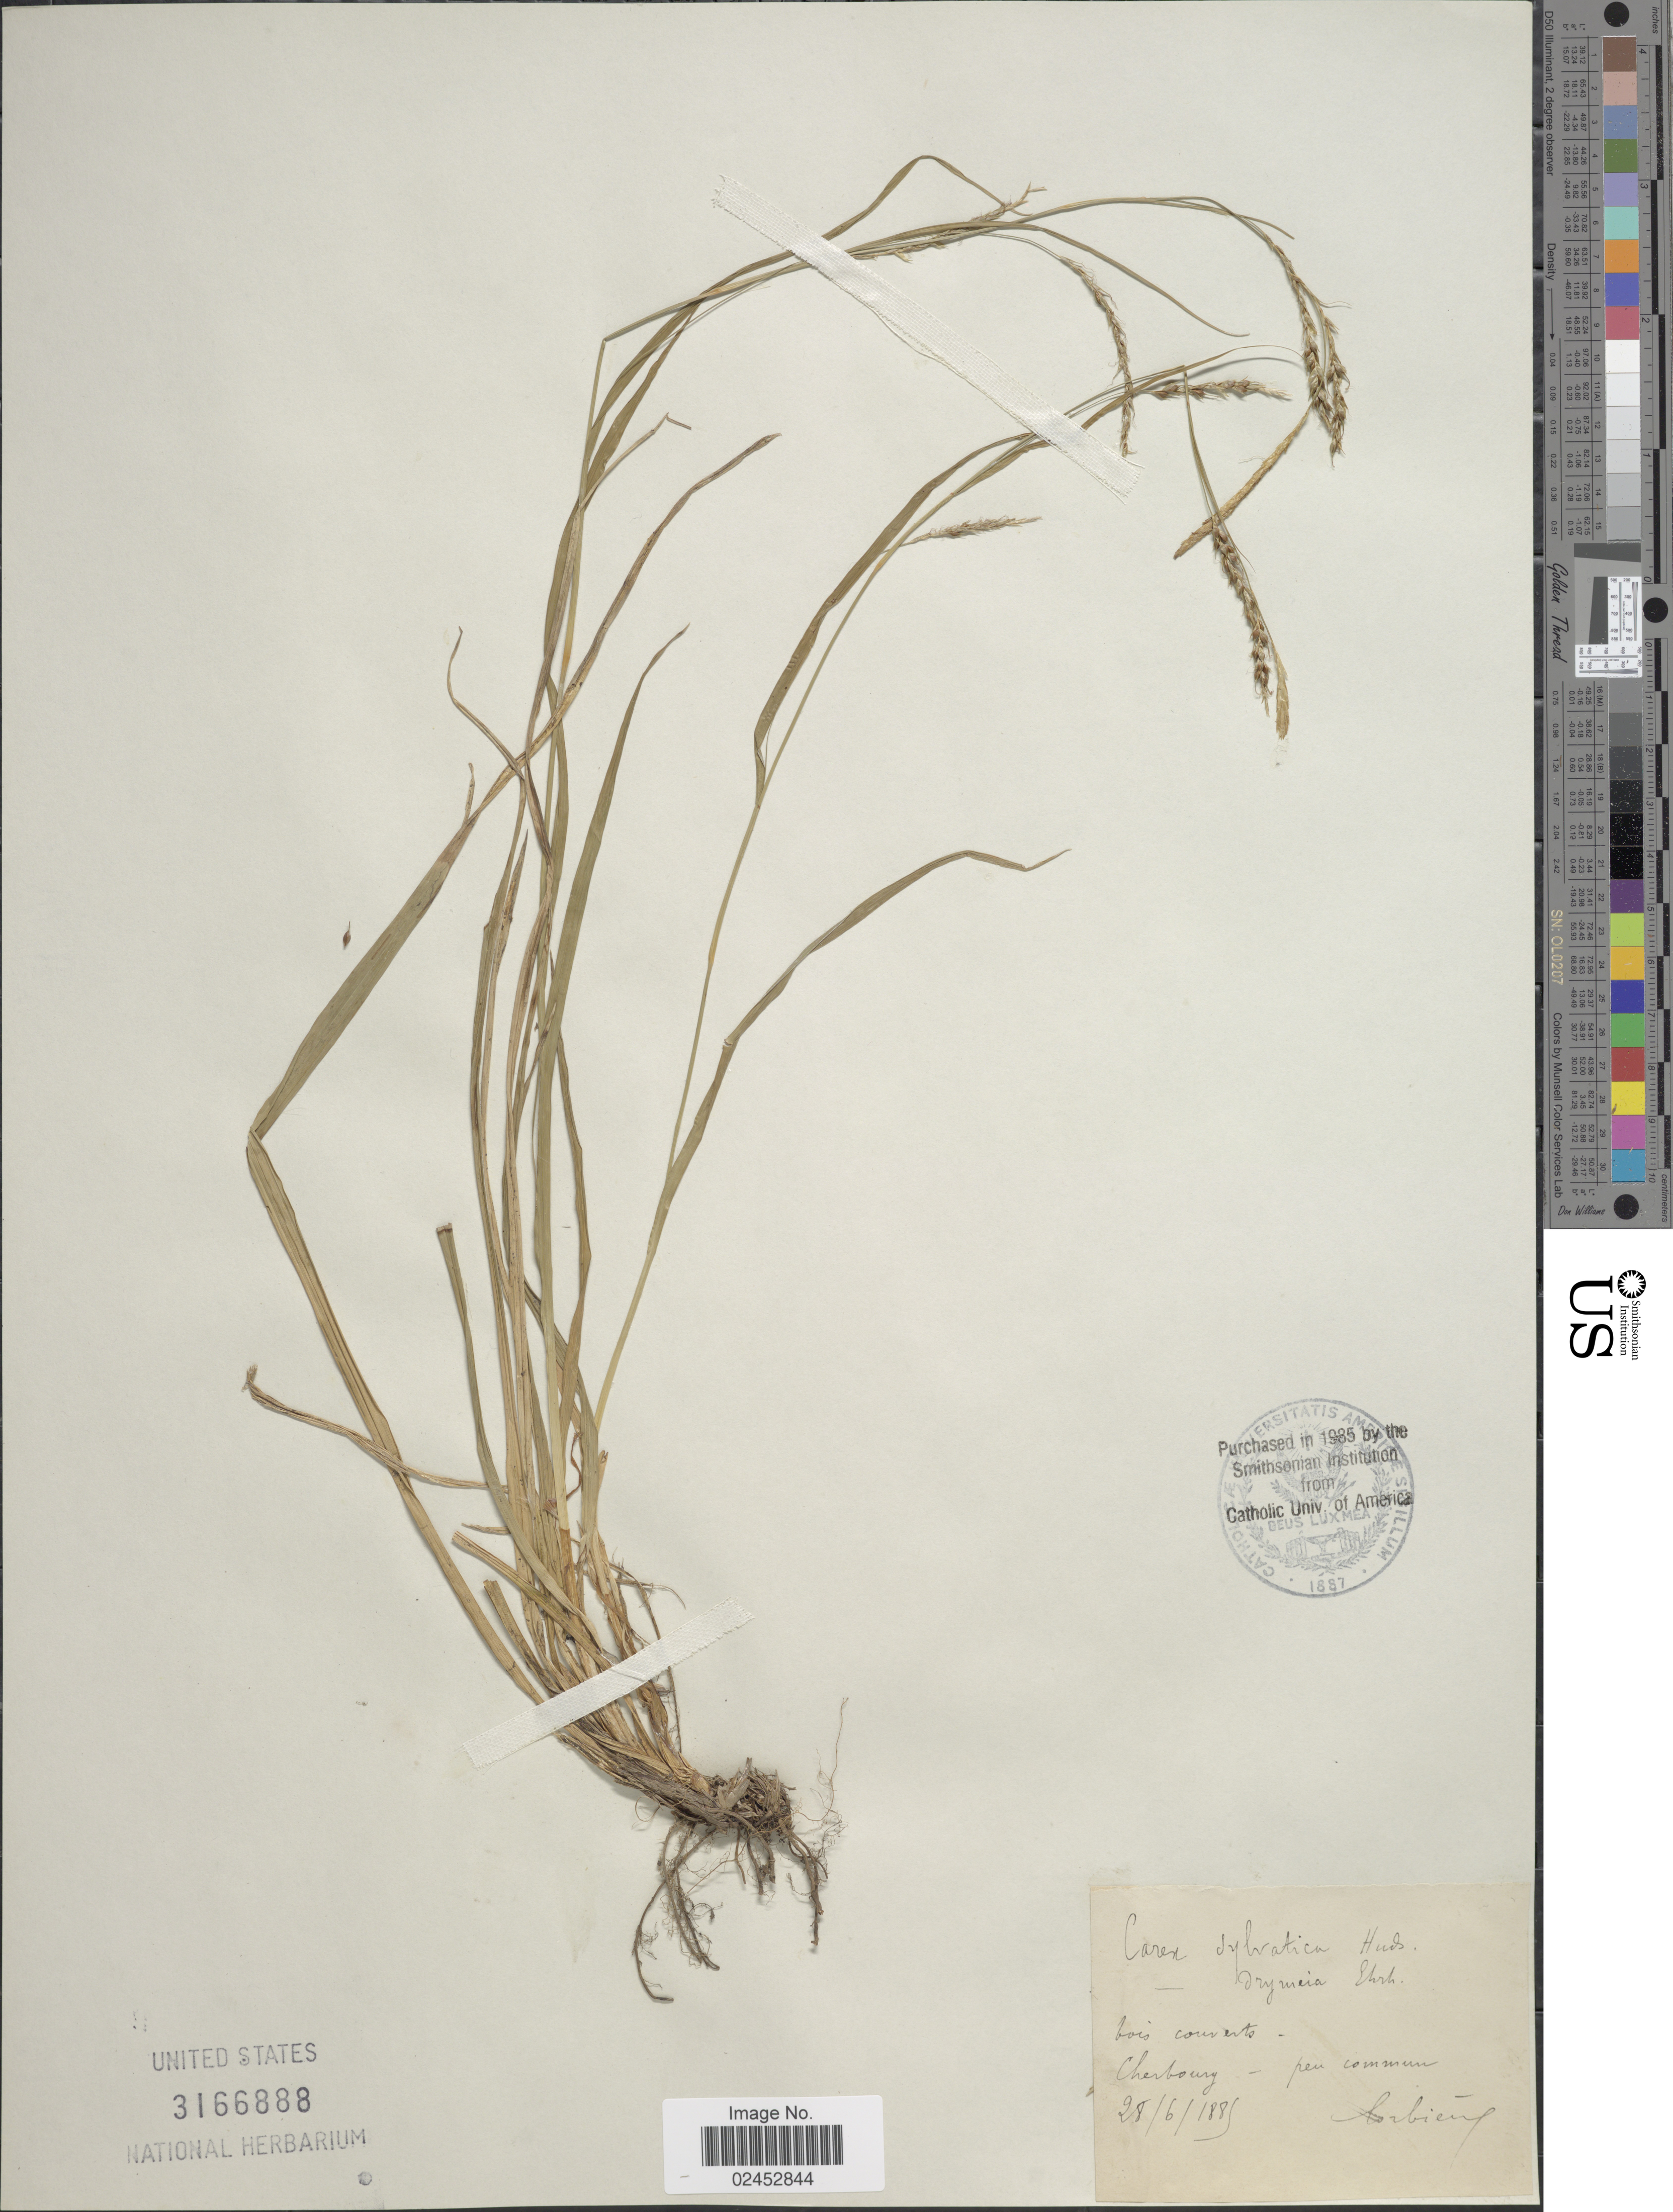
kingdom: Plantae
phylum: Tracheophyta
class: Liliopsida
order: Poales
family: Cyperaceae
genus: Carex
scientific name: Carex sylvatica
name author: Huds.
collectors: Corbiere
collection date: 1889-06-28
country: France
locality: Bois courerts-Cherbourg-per commun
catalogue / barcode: US 3166888